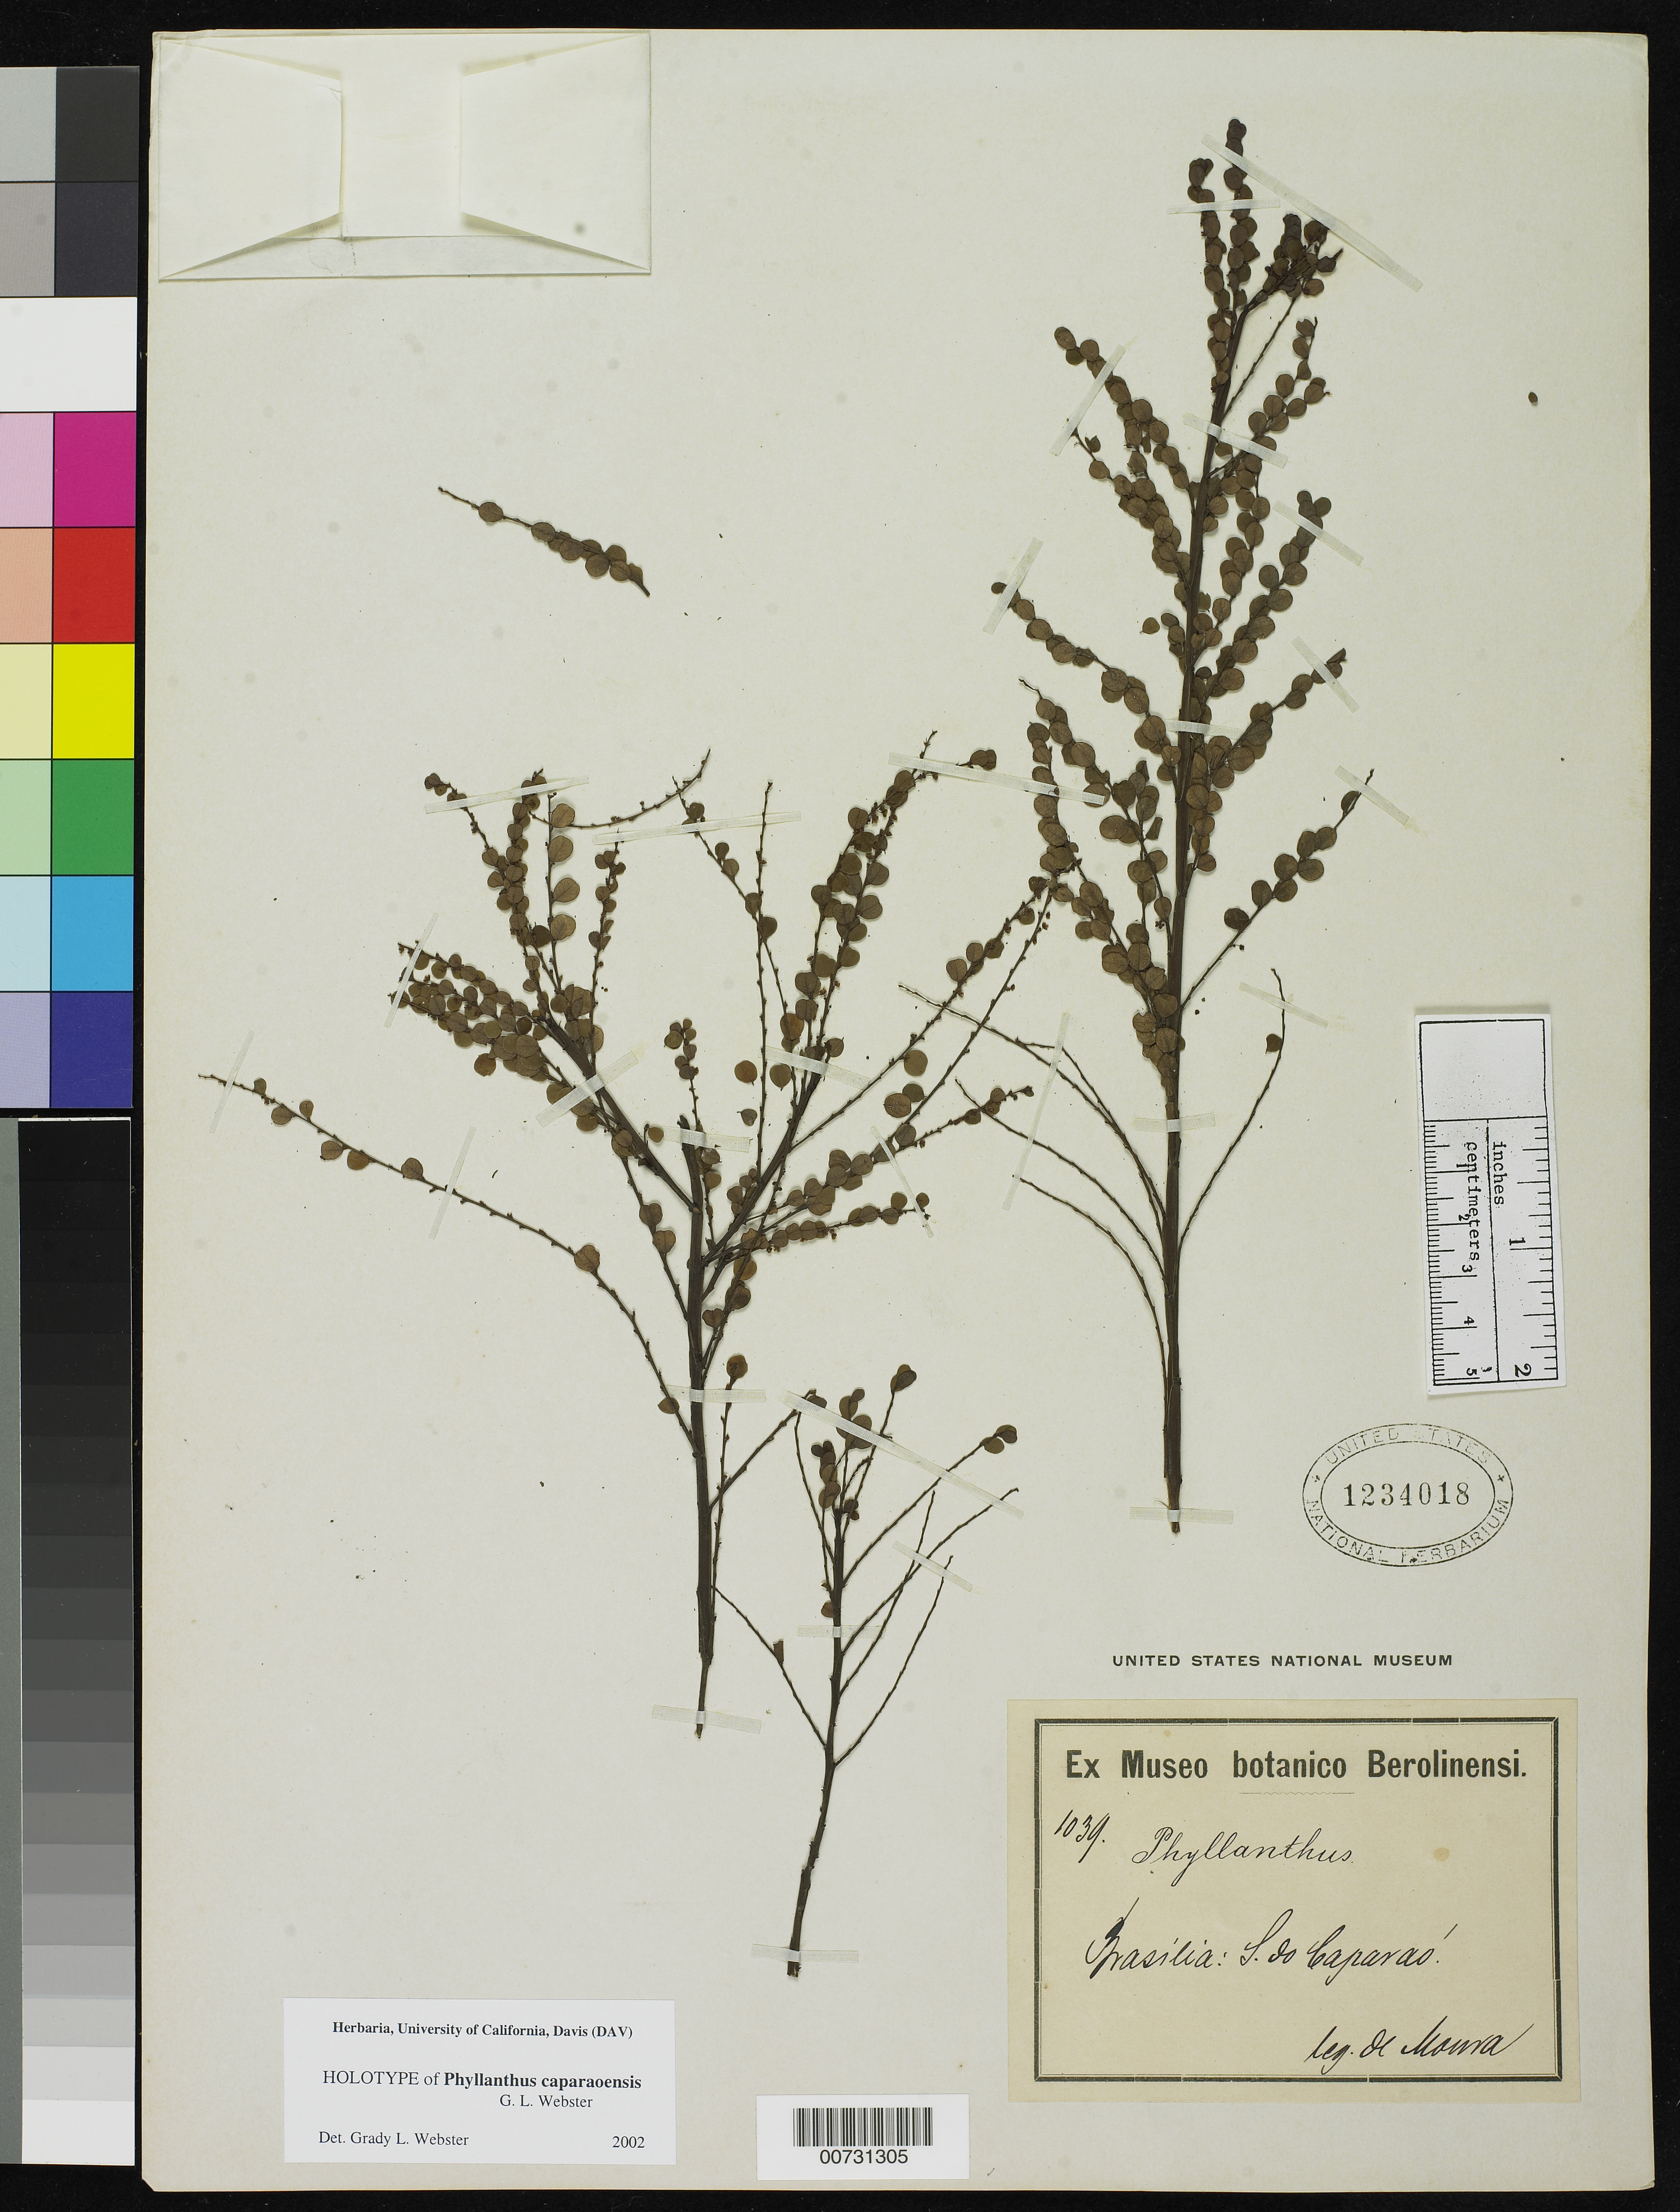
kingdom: Plantae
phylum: Tracheophyta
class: Magnoliopsida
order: Malpighiales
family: Phyllanthaceae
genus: Phyllanthus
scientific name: Phyllanthus caparaoensis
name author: G.L. Webster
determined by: Webster, Grady L.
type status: Holotype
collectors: H. Wawra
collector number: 1039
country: Brazil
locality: Brasilia: S. do Caparaó.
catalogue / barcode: US 1234018